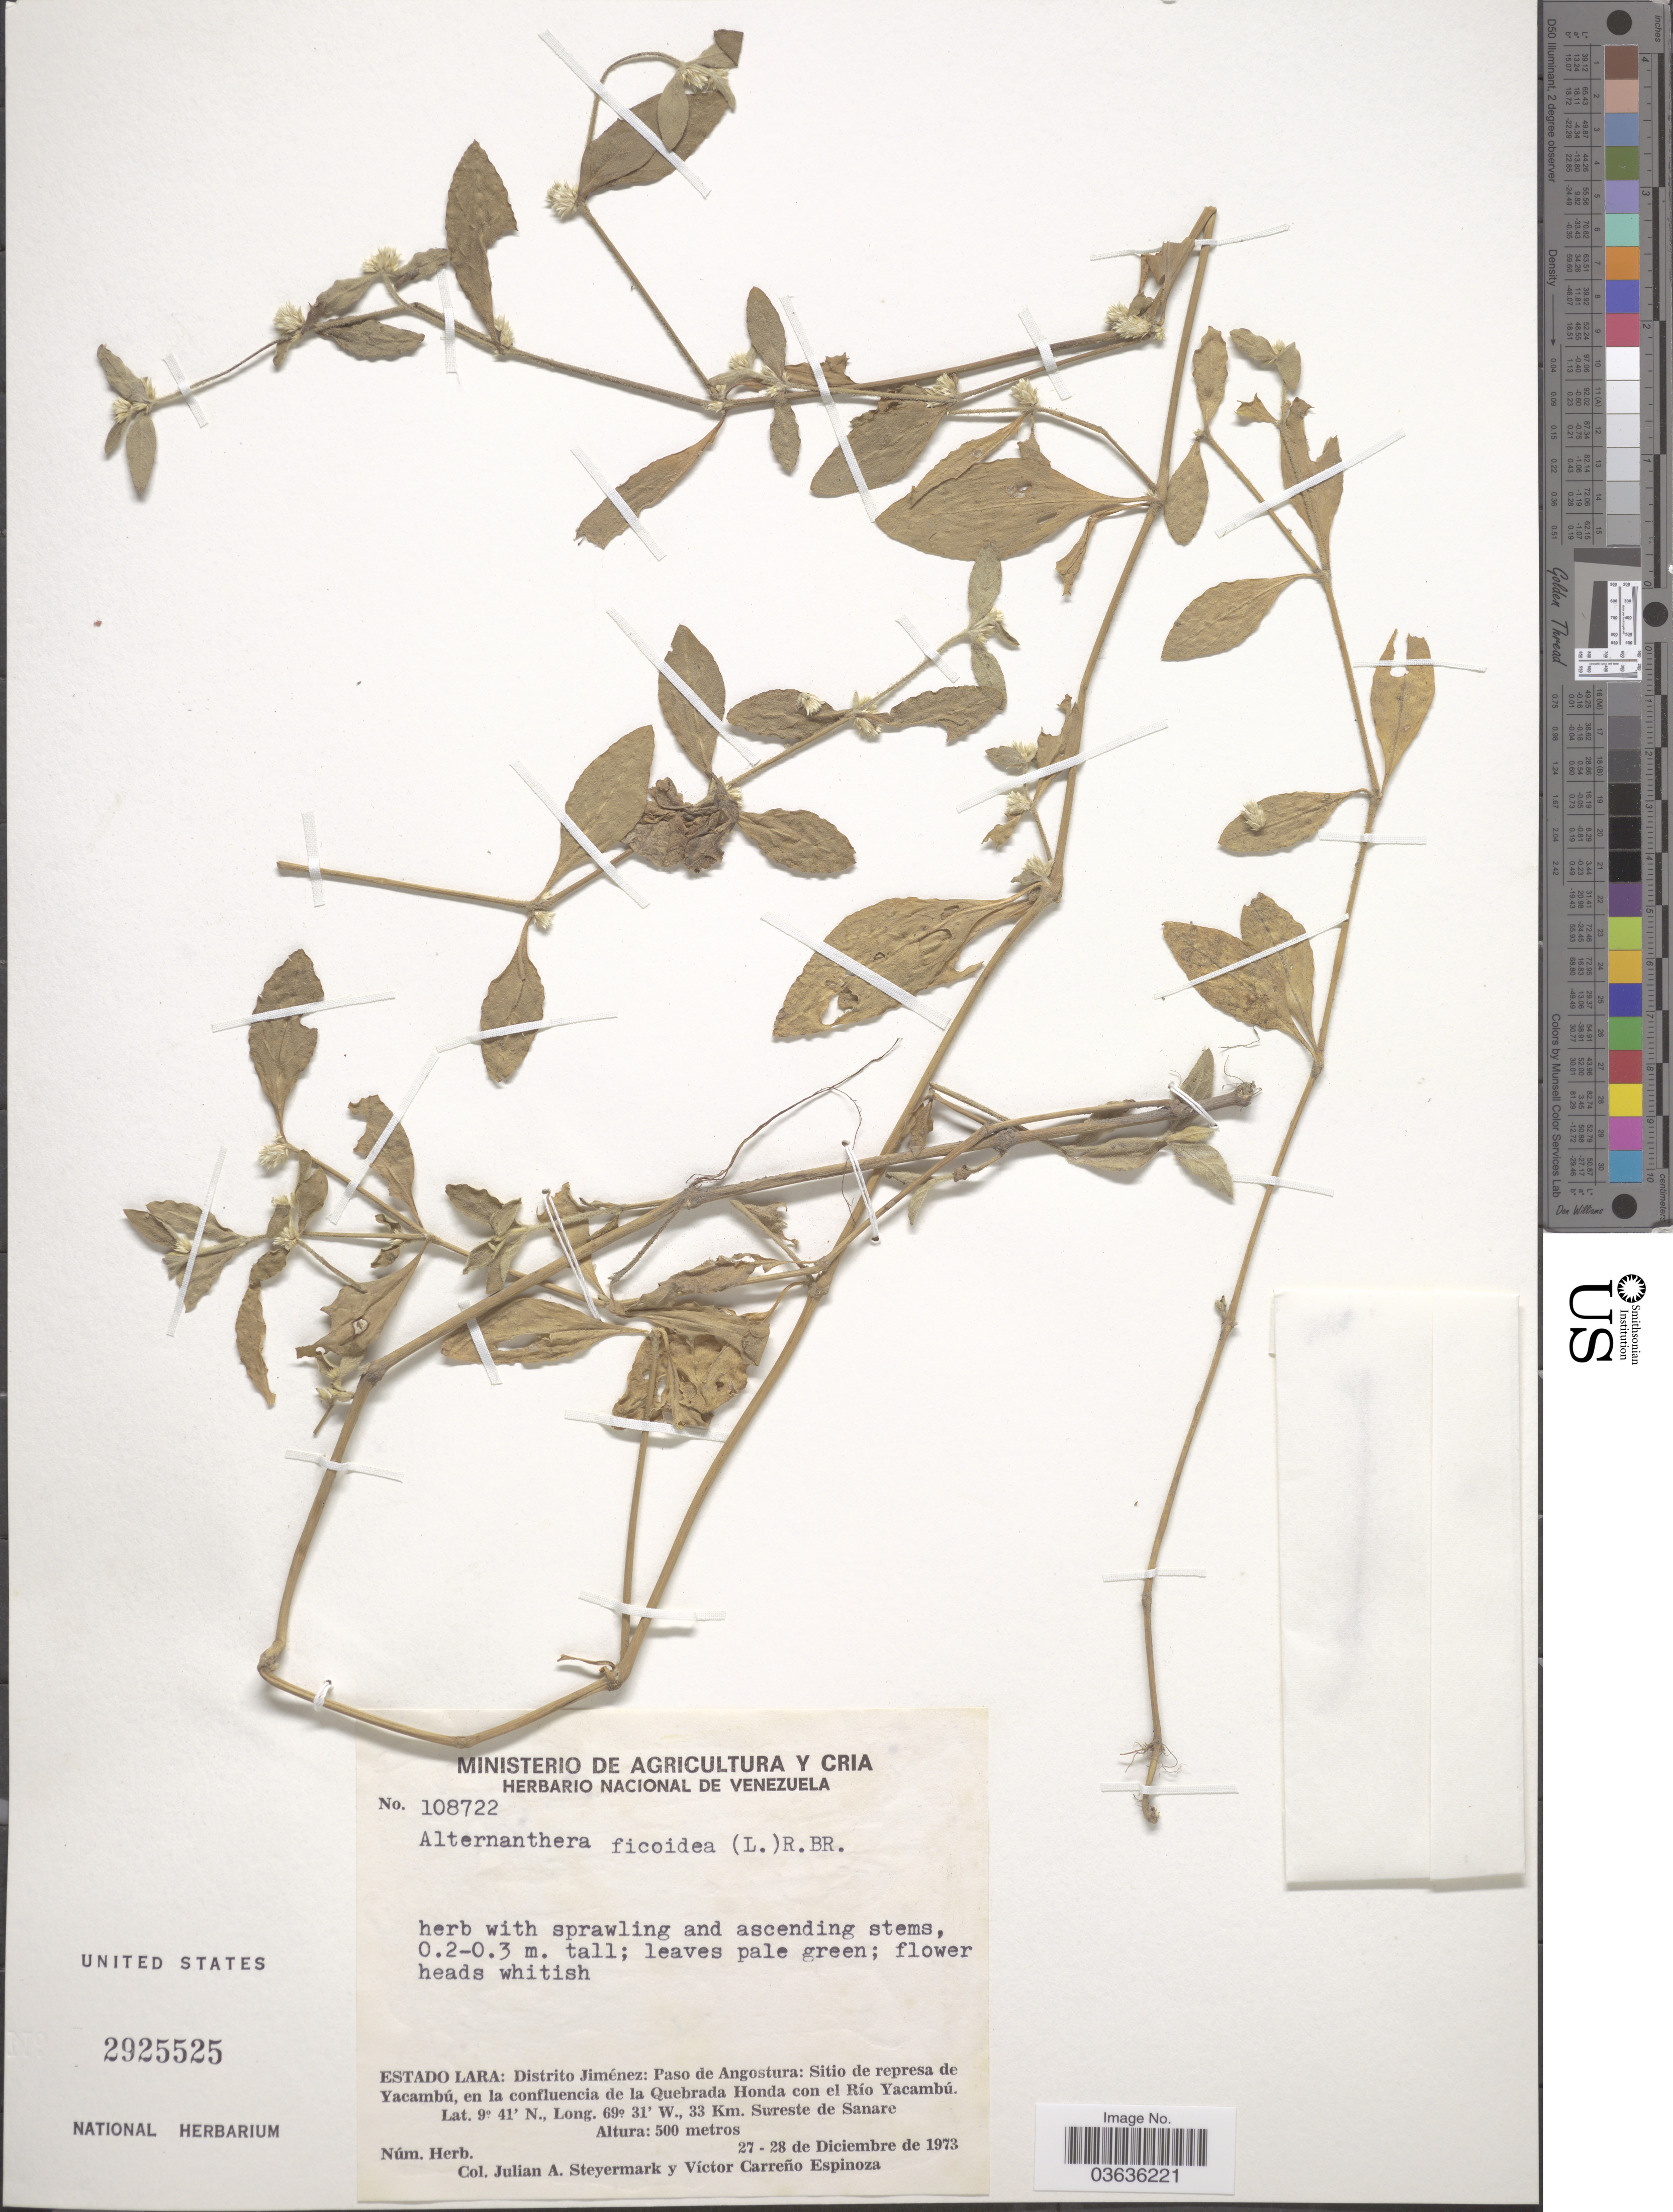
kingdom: Plantae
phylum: Tracheophyta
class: Magnoliopsida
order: Caryophyllales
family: Amaranthaceae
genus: Alternanthera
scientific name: Alternanthera ficoidea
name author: (L.) P. Beauv.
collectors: J. Steyermark & V. Carreño E.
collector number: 108722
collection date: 1973-12-27/1973-12-28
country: Venezuela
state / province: Lara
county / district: Jiménez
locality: Distrito Jiménez: Paso de Angostura: Sitio de represa de Yacambú, en la confluencia de la Quebrada Honda con el Río Yacambú. 33 Km. Sureste de Sanare.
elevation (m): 500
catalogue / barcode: US 2925525